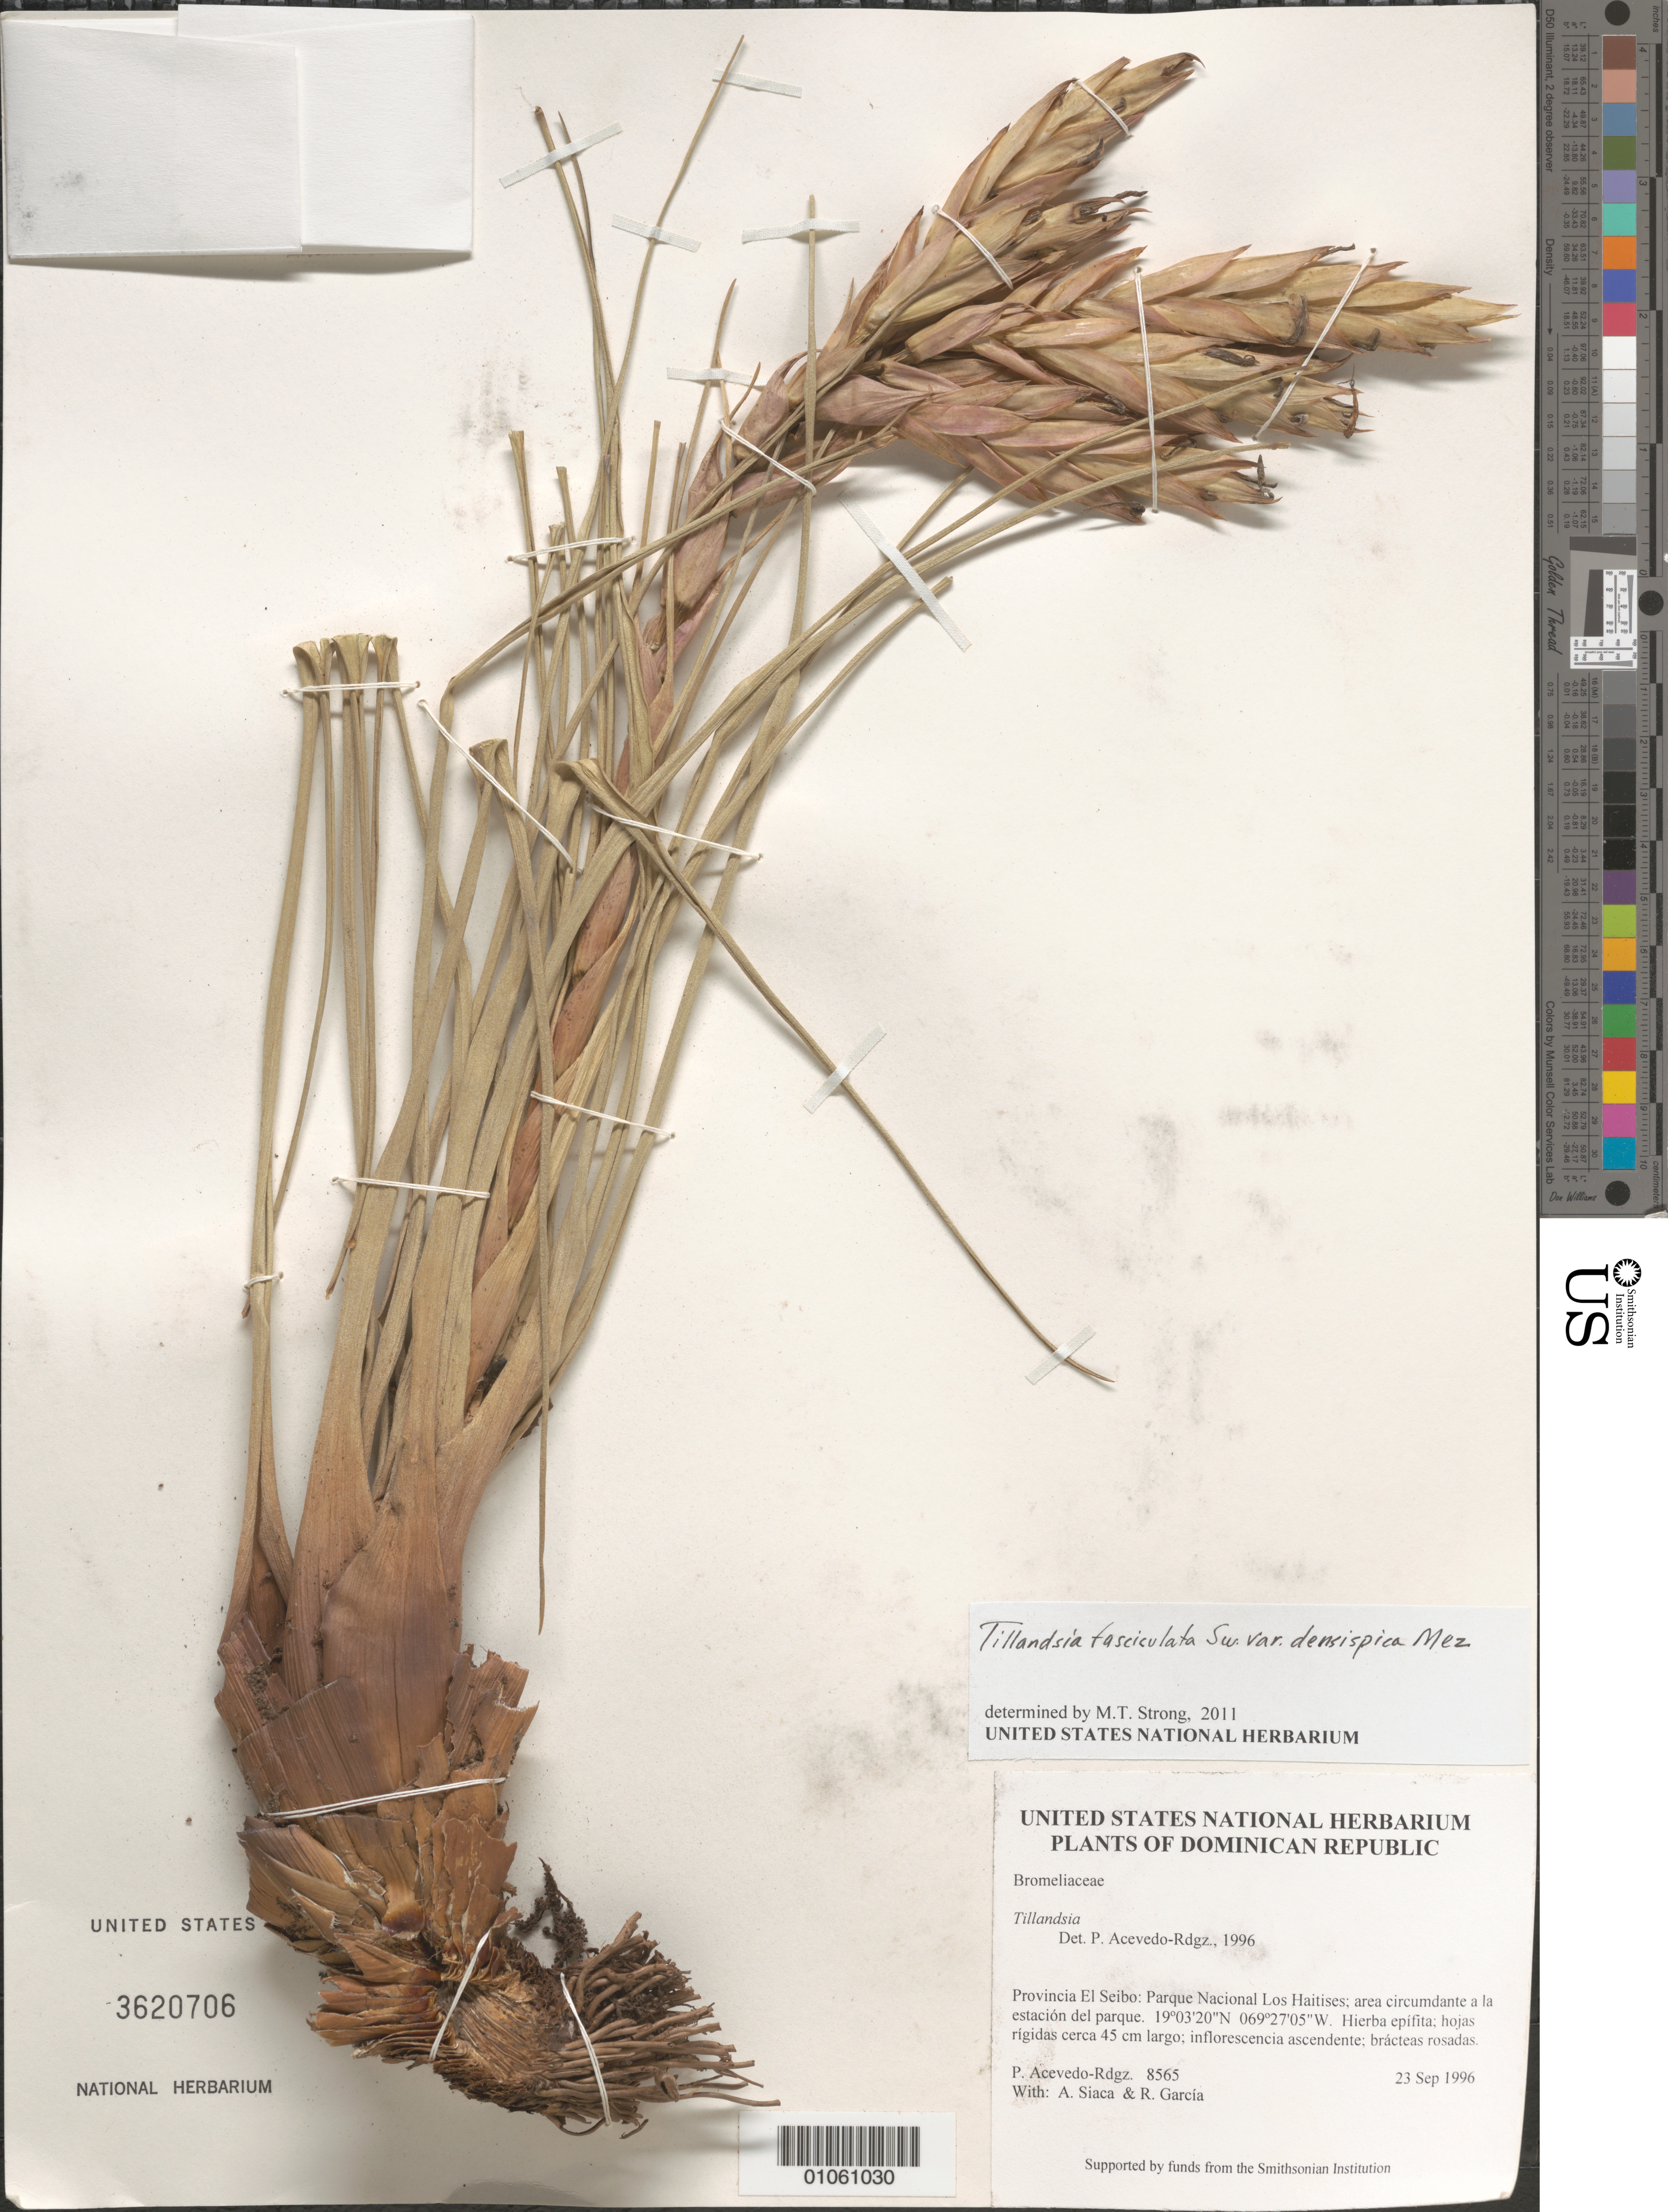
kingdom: Plantae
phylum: Tracheophyta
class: Liliopsida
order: Poales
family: Bromeliaceae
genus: Tillandsia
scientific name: Tillandsia fasciculata var. densispica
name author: Mez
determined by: Strong, M. T., (US), Smithsonian Institution - National Museum of Natural History (UNITED STATES)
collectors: P. Acevedo-Rodr., A. Siaca & R. G. García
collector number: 8565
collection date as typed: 23 Sep 1996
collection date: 1996-09-23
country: Dominican Republic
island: Hispaniola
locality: Provincia El Seibo: Parque Nacional Los Haitises; area circumdante a la estación del parque.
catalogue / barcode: US 3620706